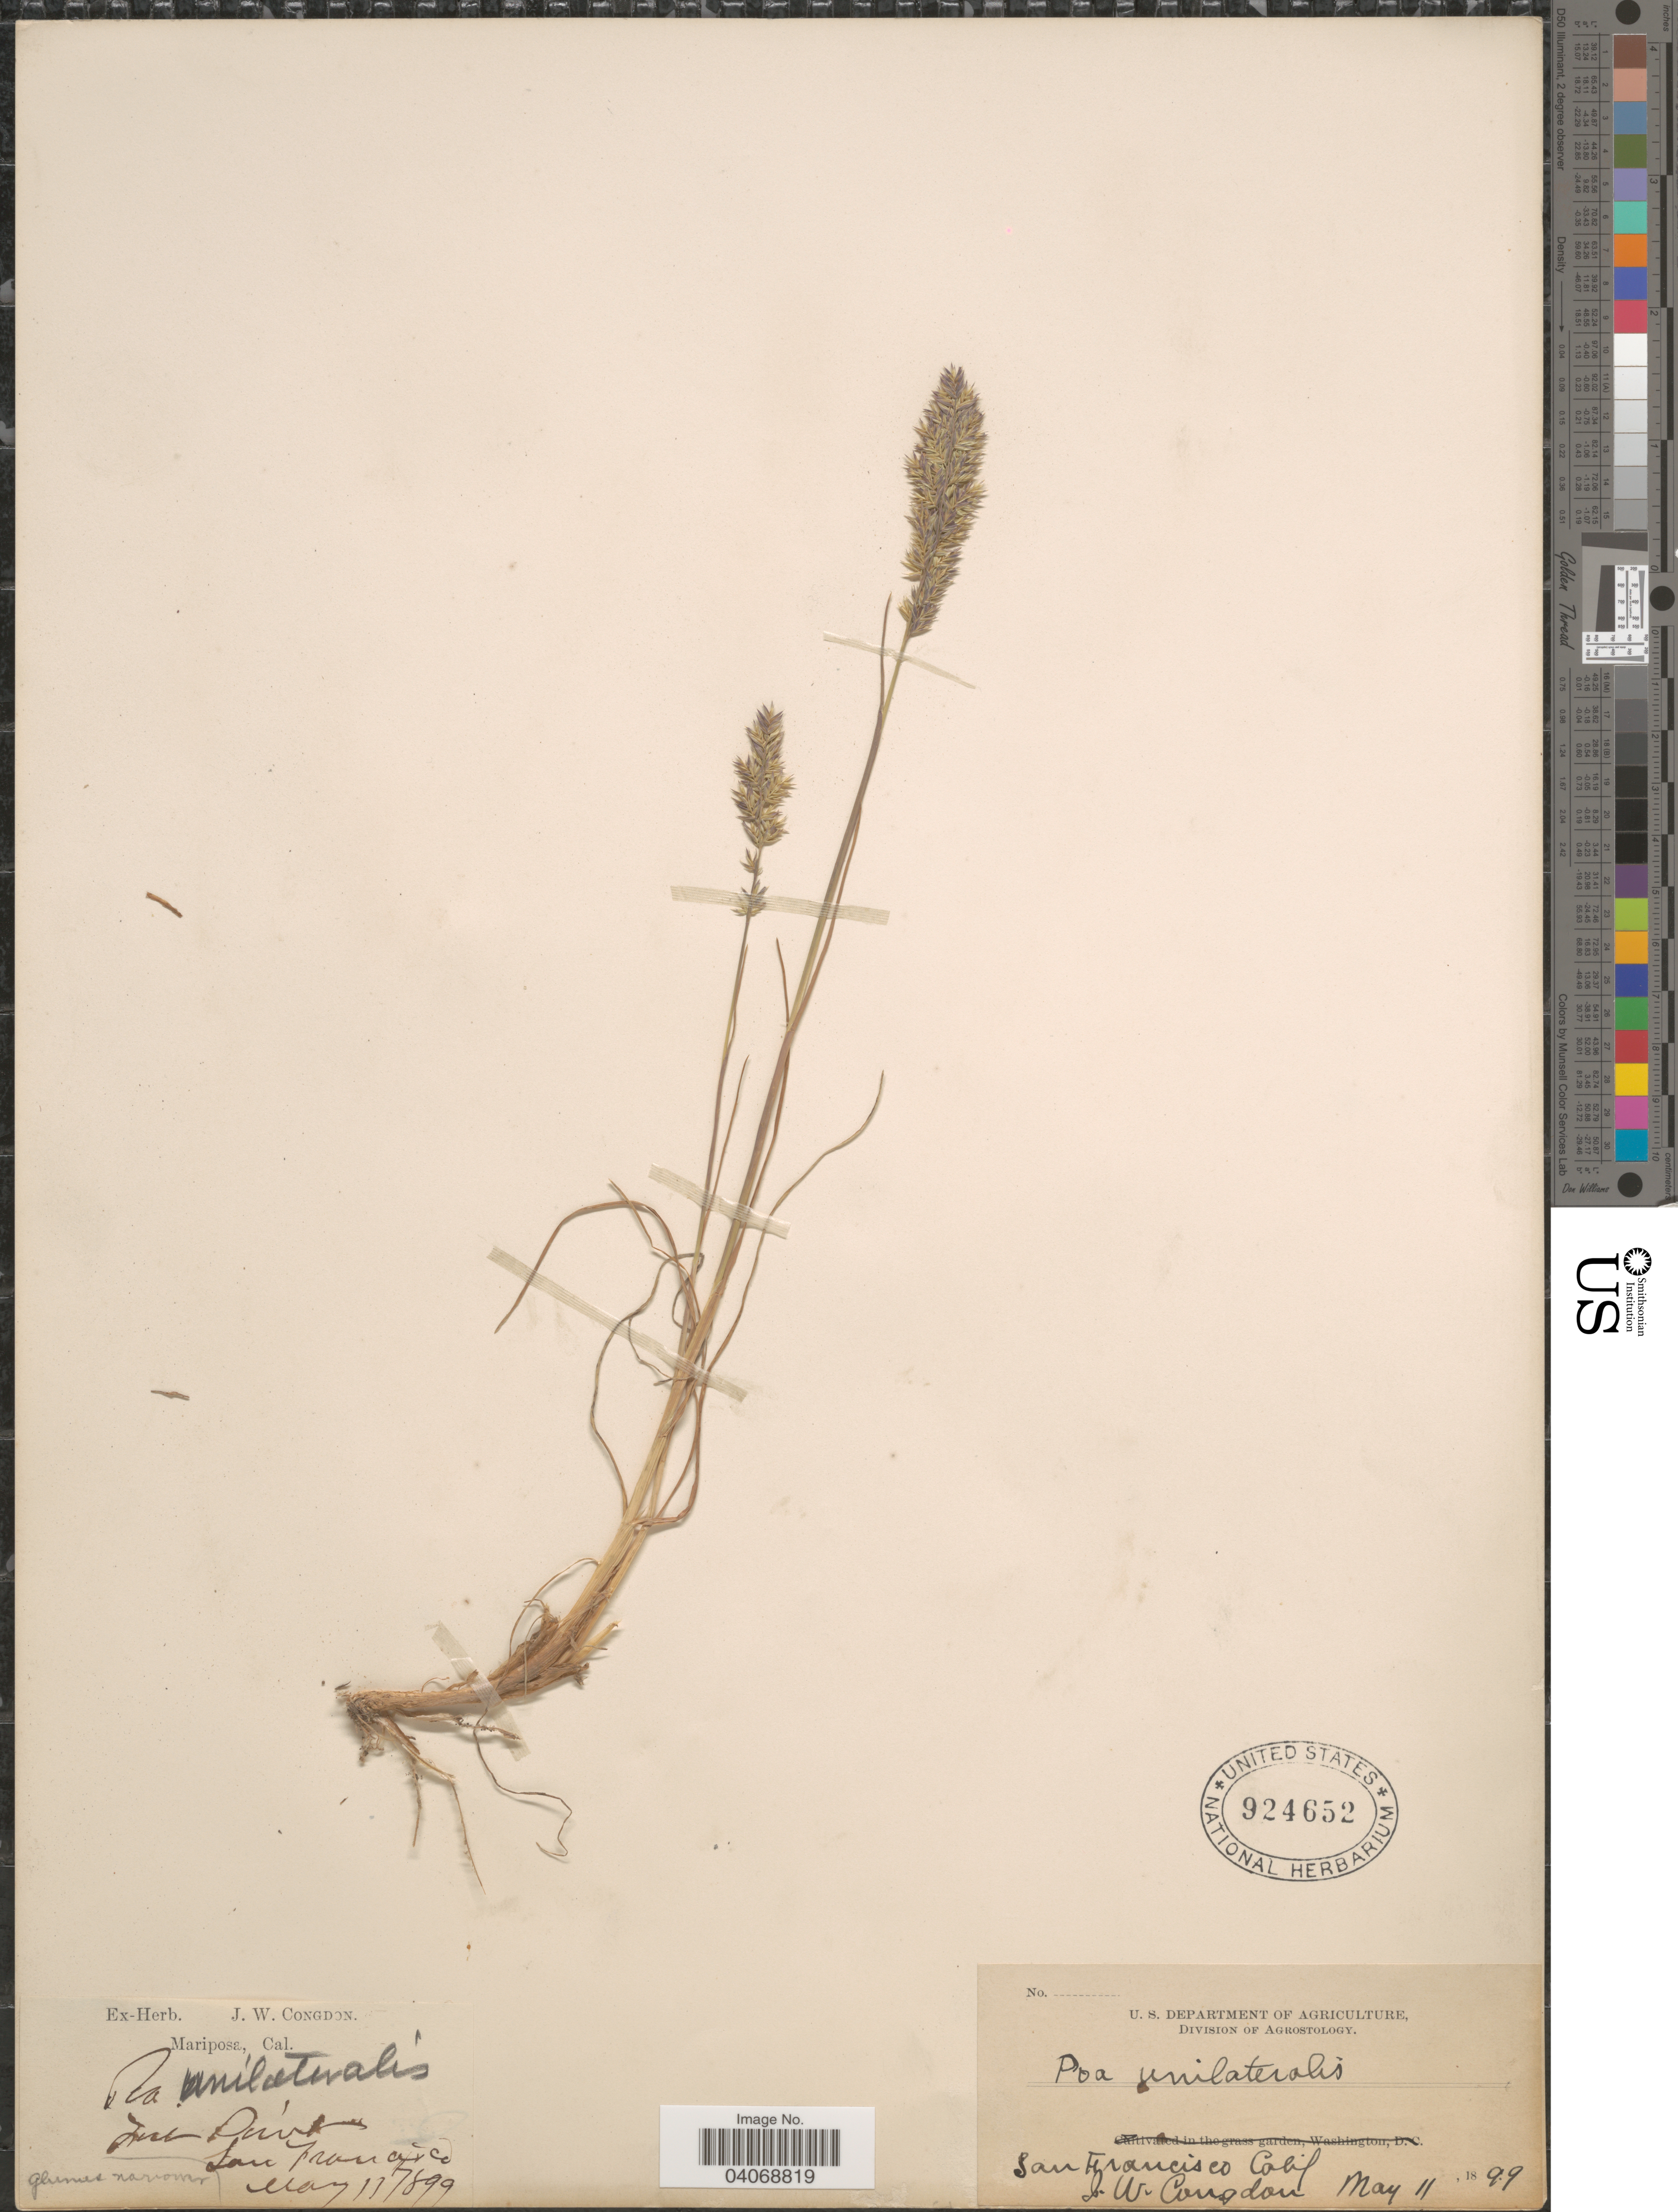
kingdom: Plantae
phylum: Tracheophyta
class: Liliopsida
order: Poales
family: Poaceae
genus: Poa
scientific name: Poa unilateralis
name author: Scribn. ex Vasey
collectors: J. Anderson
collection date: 1899-05-11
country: United States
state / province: California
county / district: San Francisco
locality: Mt River. San Francisco.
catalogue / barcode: US 924652